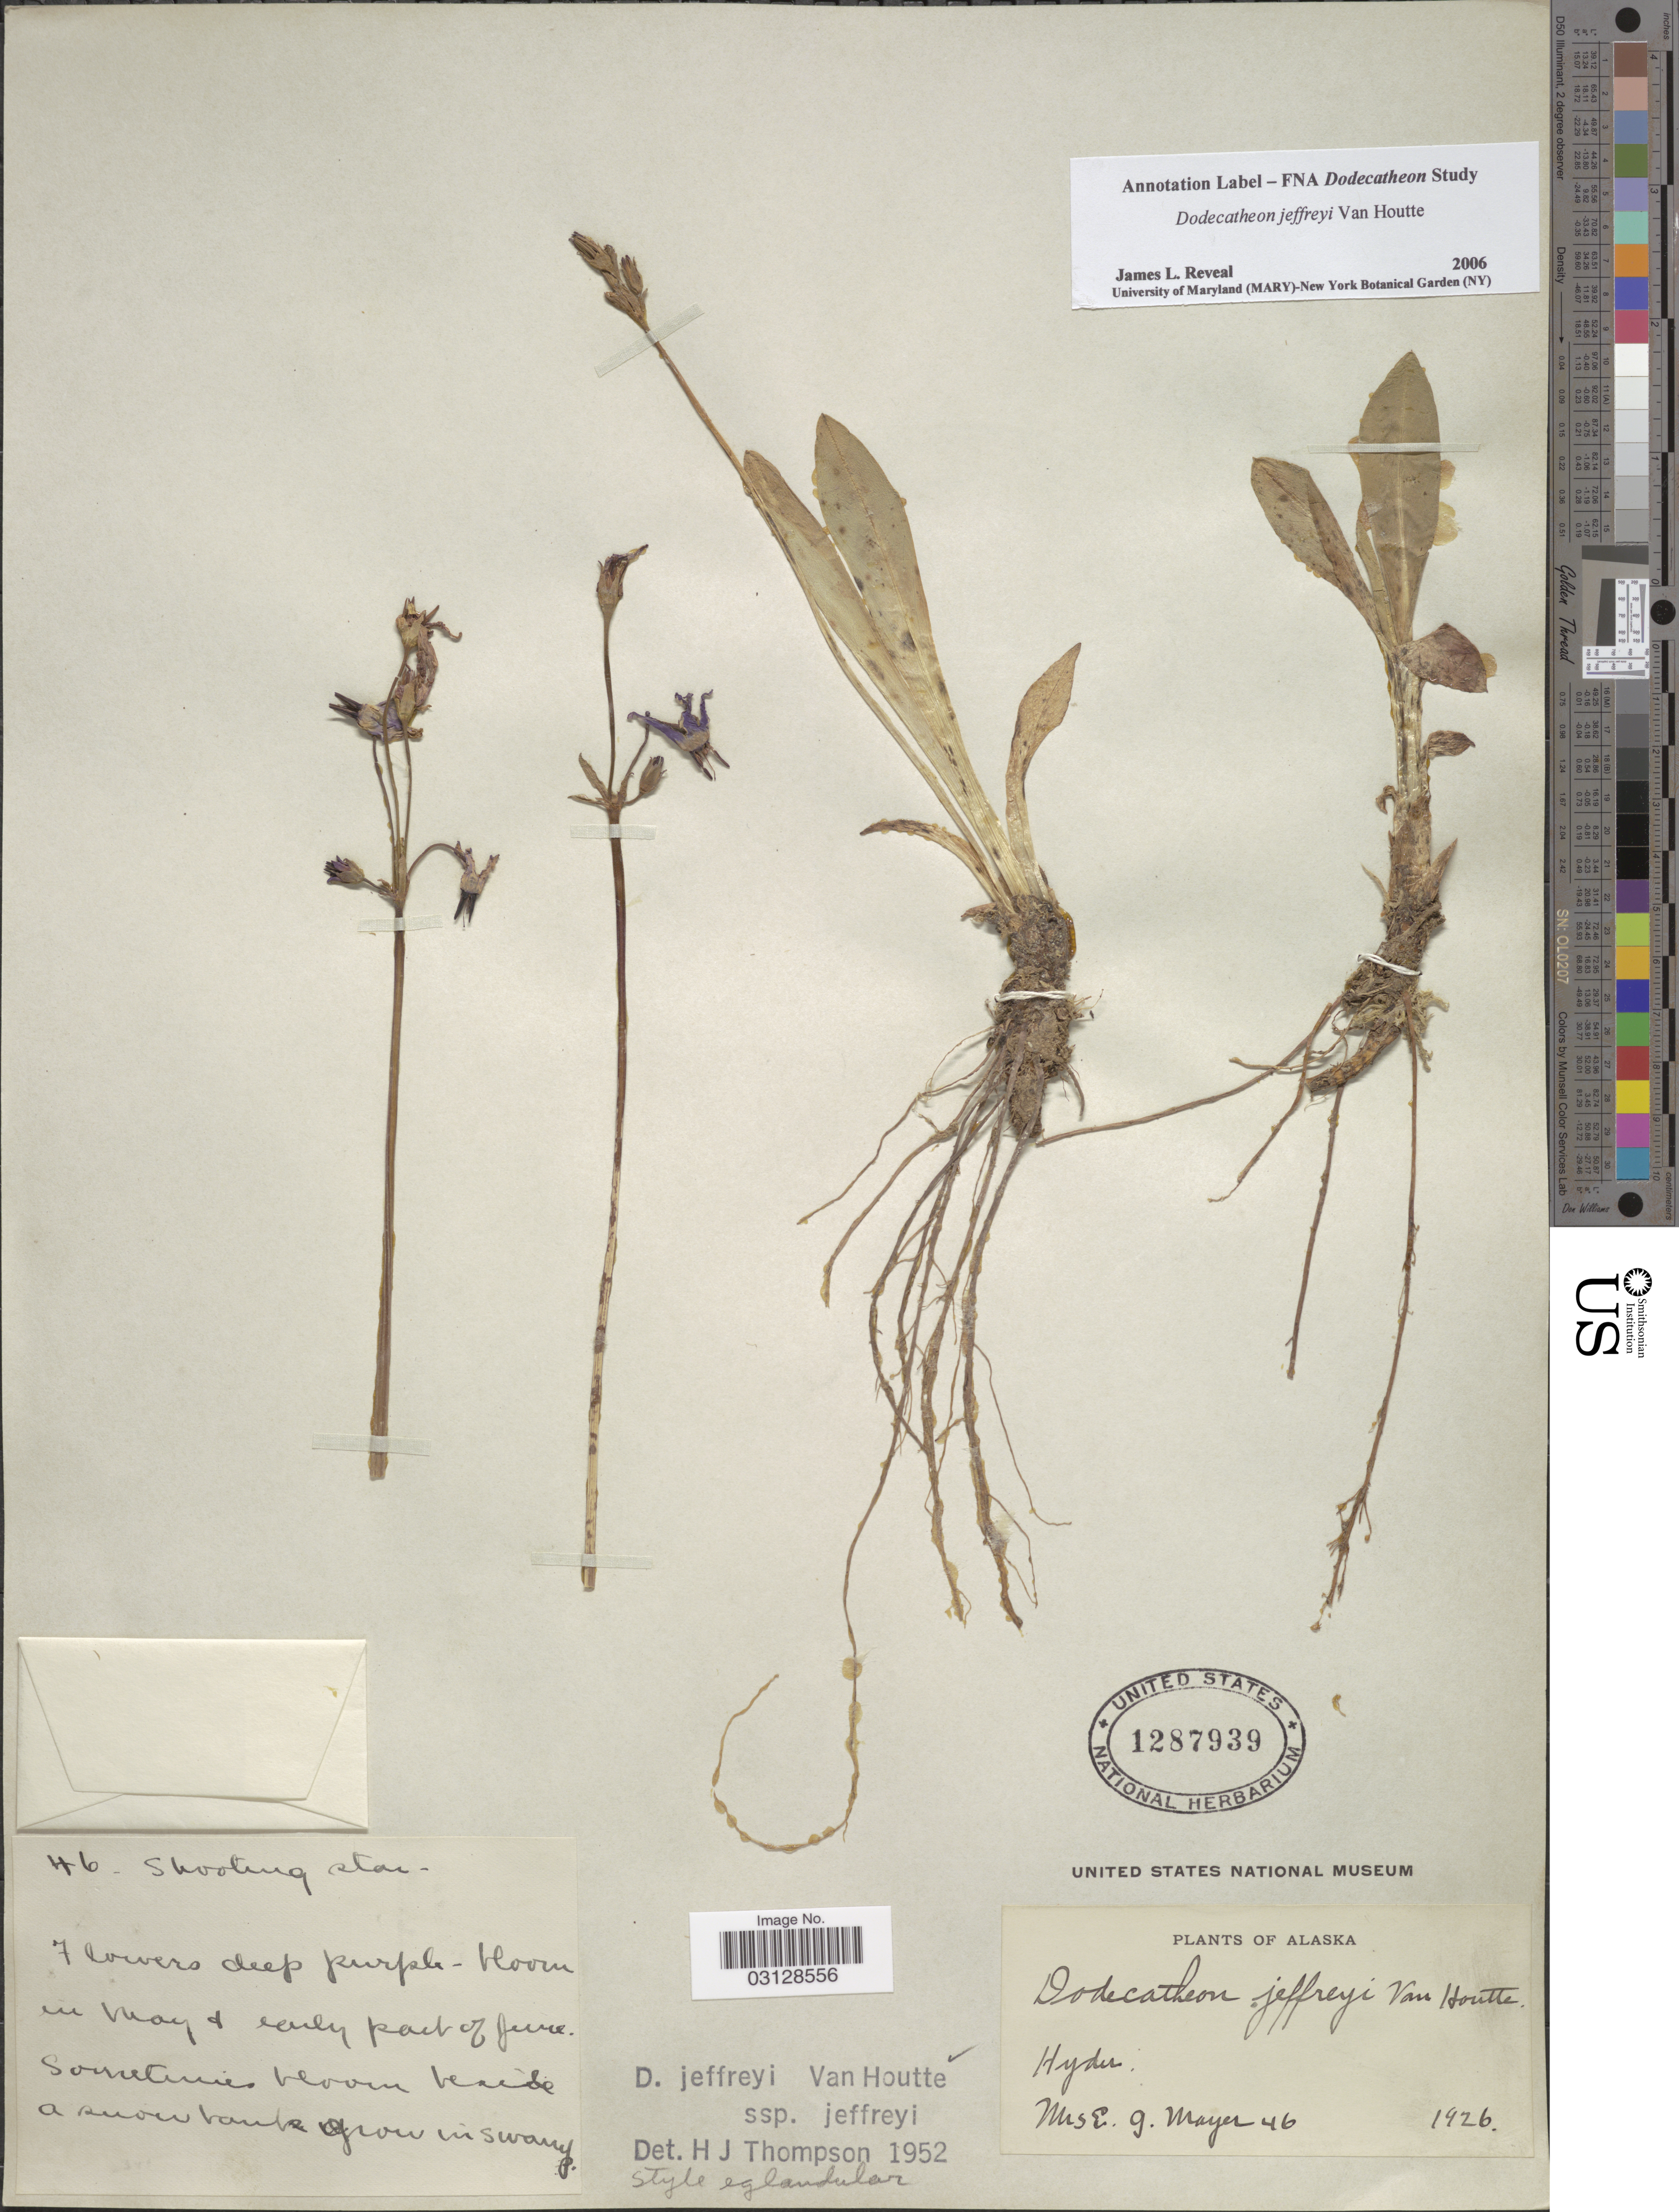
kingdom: Plantae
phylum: Tracheophyta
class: Magnoliopsida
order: Ericales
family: Primulaceae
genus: Dodecatheon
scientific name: Dodecatheon jeffreyi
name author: Van Houtte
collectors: E. Mayer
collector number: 46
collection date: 1926-05/1926-06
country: United States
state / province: Alaska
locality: Hyder.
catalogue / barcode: US 1287939